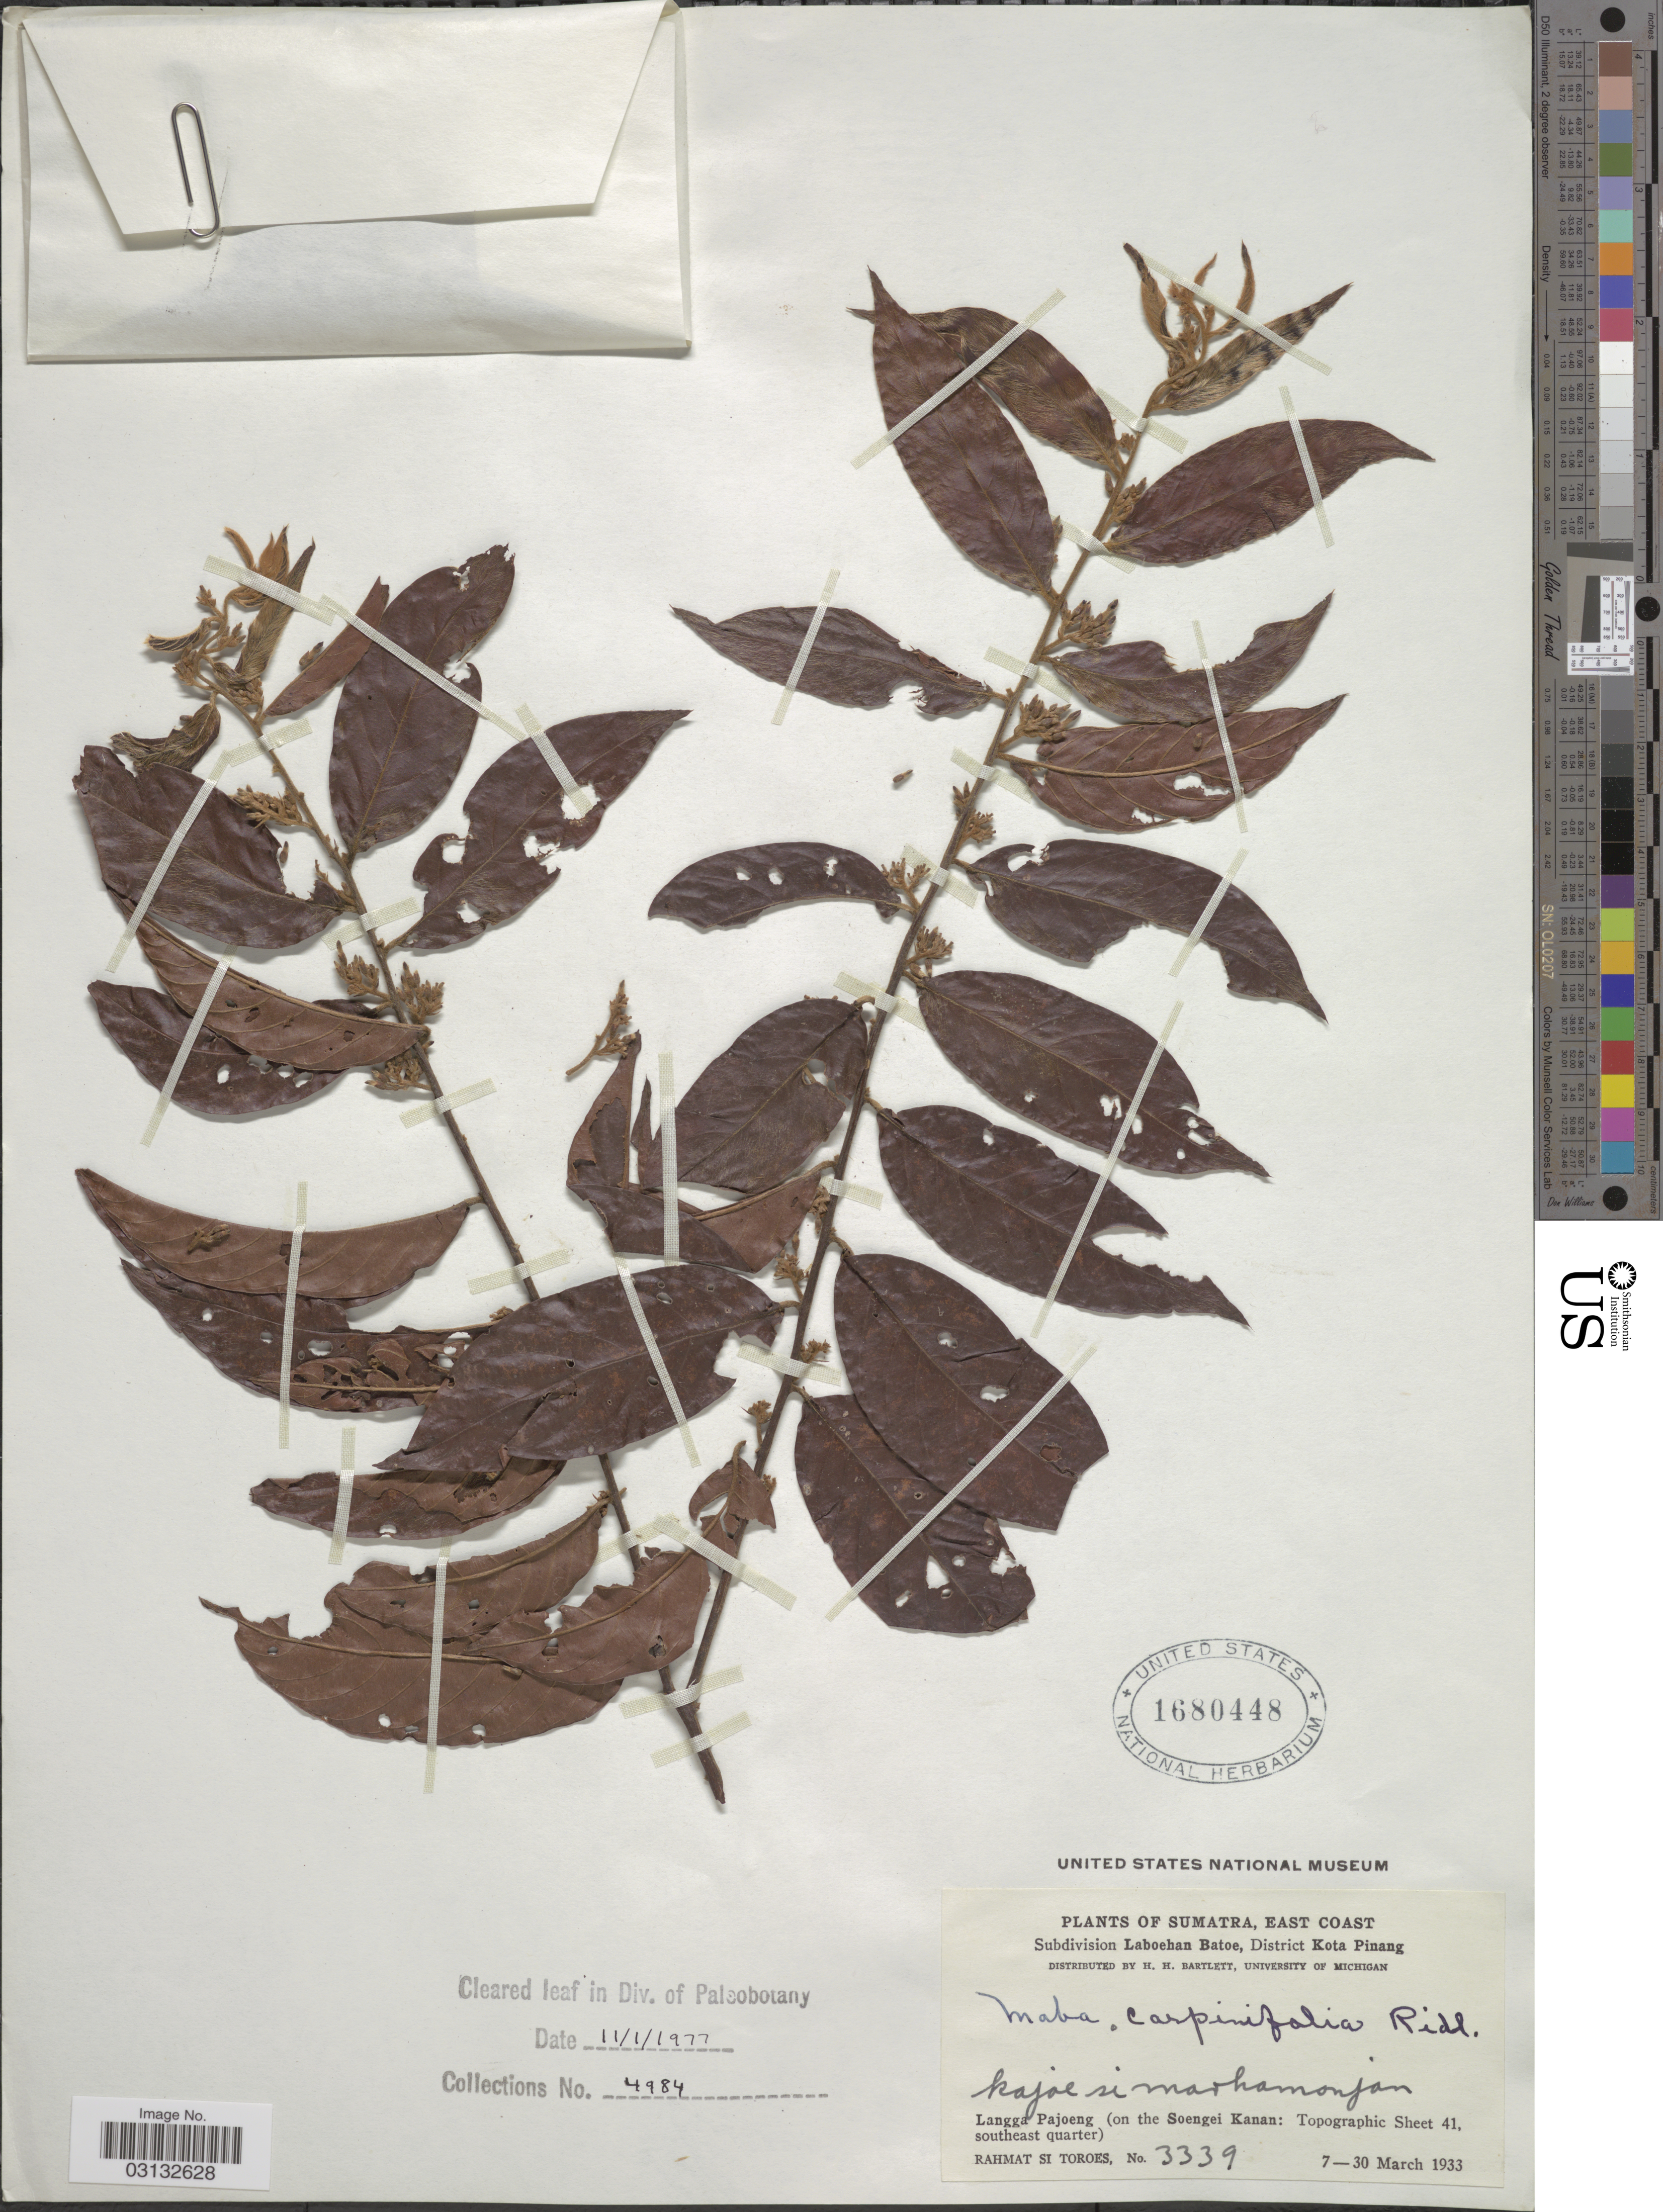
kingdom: Plantae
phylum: Tracheophyta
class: Magnoliopsida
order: Ericales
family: Ebenaceae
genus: Diospyros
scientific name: Diospyros carpinifolia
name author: Bakh. & Bakh.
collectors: Rahmat Si Boeea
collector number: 3339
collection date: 1933-03-07/1933-03-30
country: Indonesia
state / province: Sumatra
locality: East Coast. Subdivision Laboehan Batoe, District Kota Pinang. Langga Pajoeng (on the Soengei Kanan: Topographic Sheet 41, southeast quarter).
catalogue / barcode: US 1680448